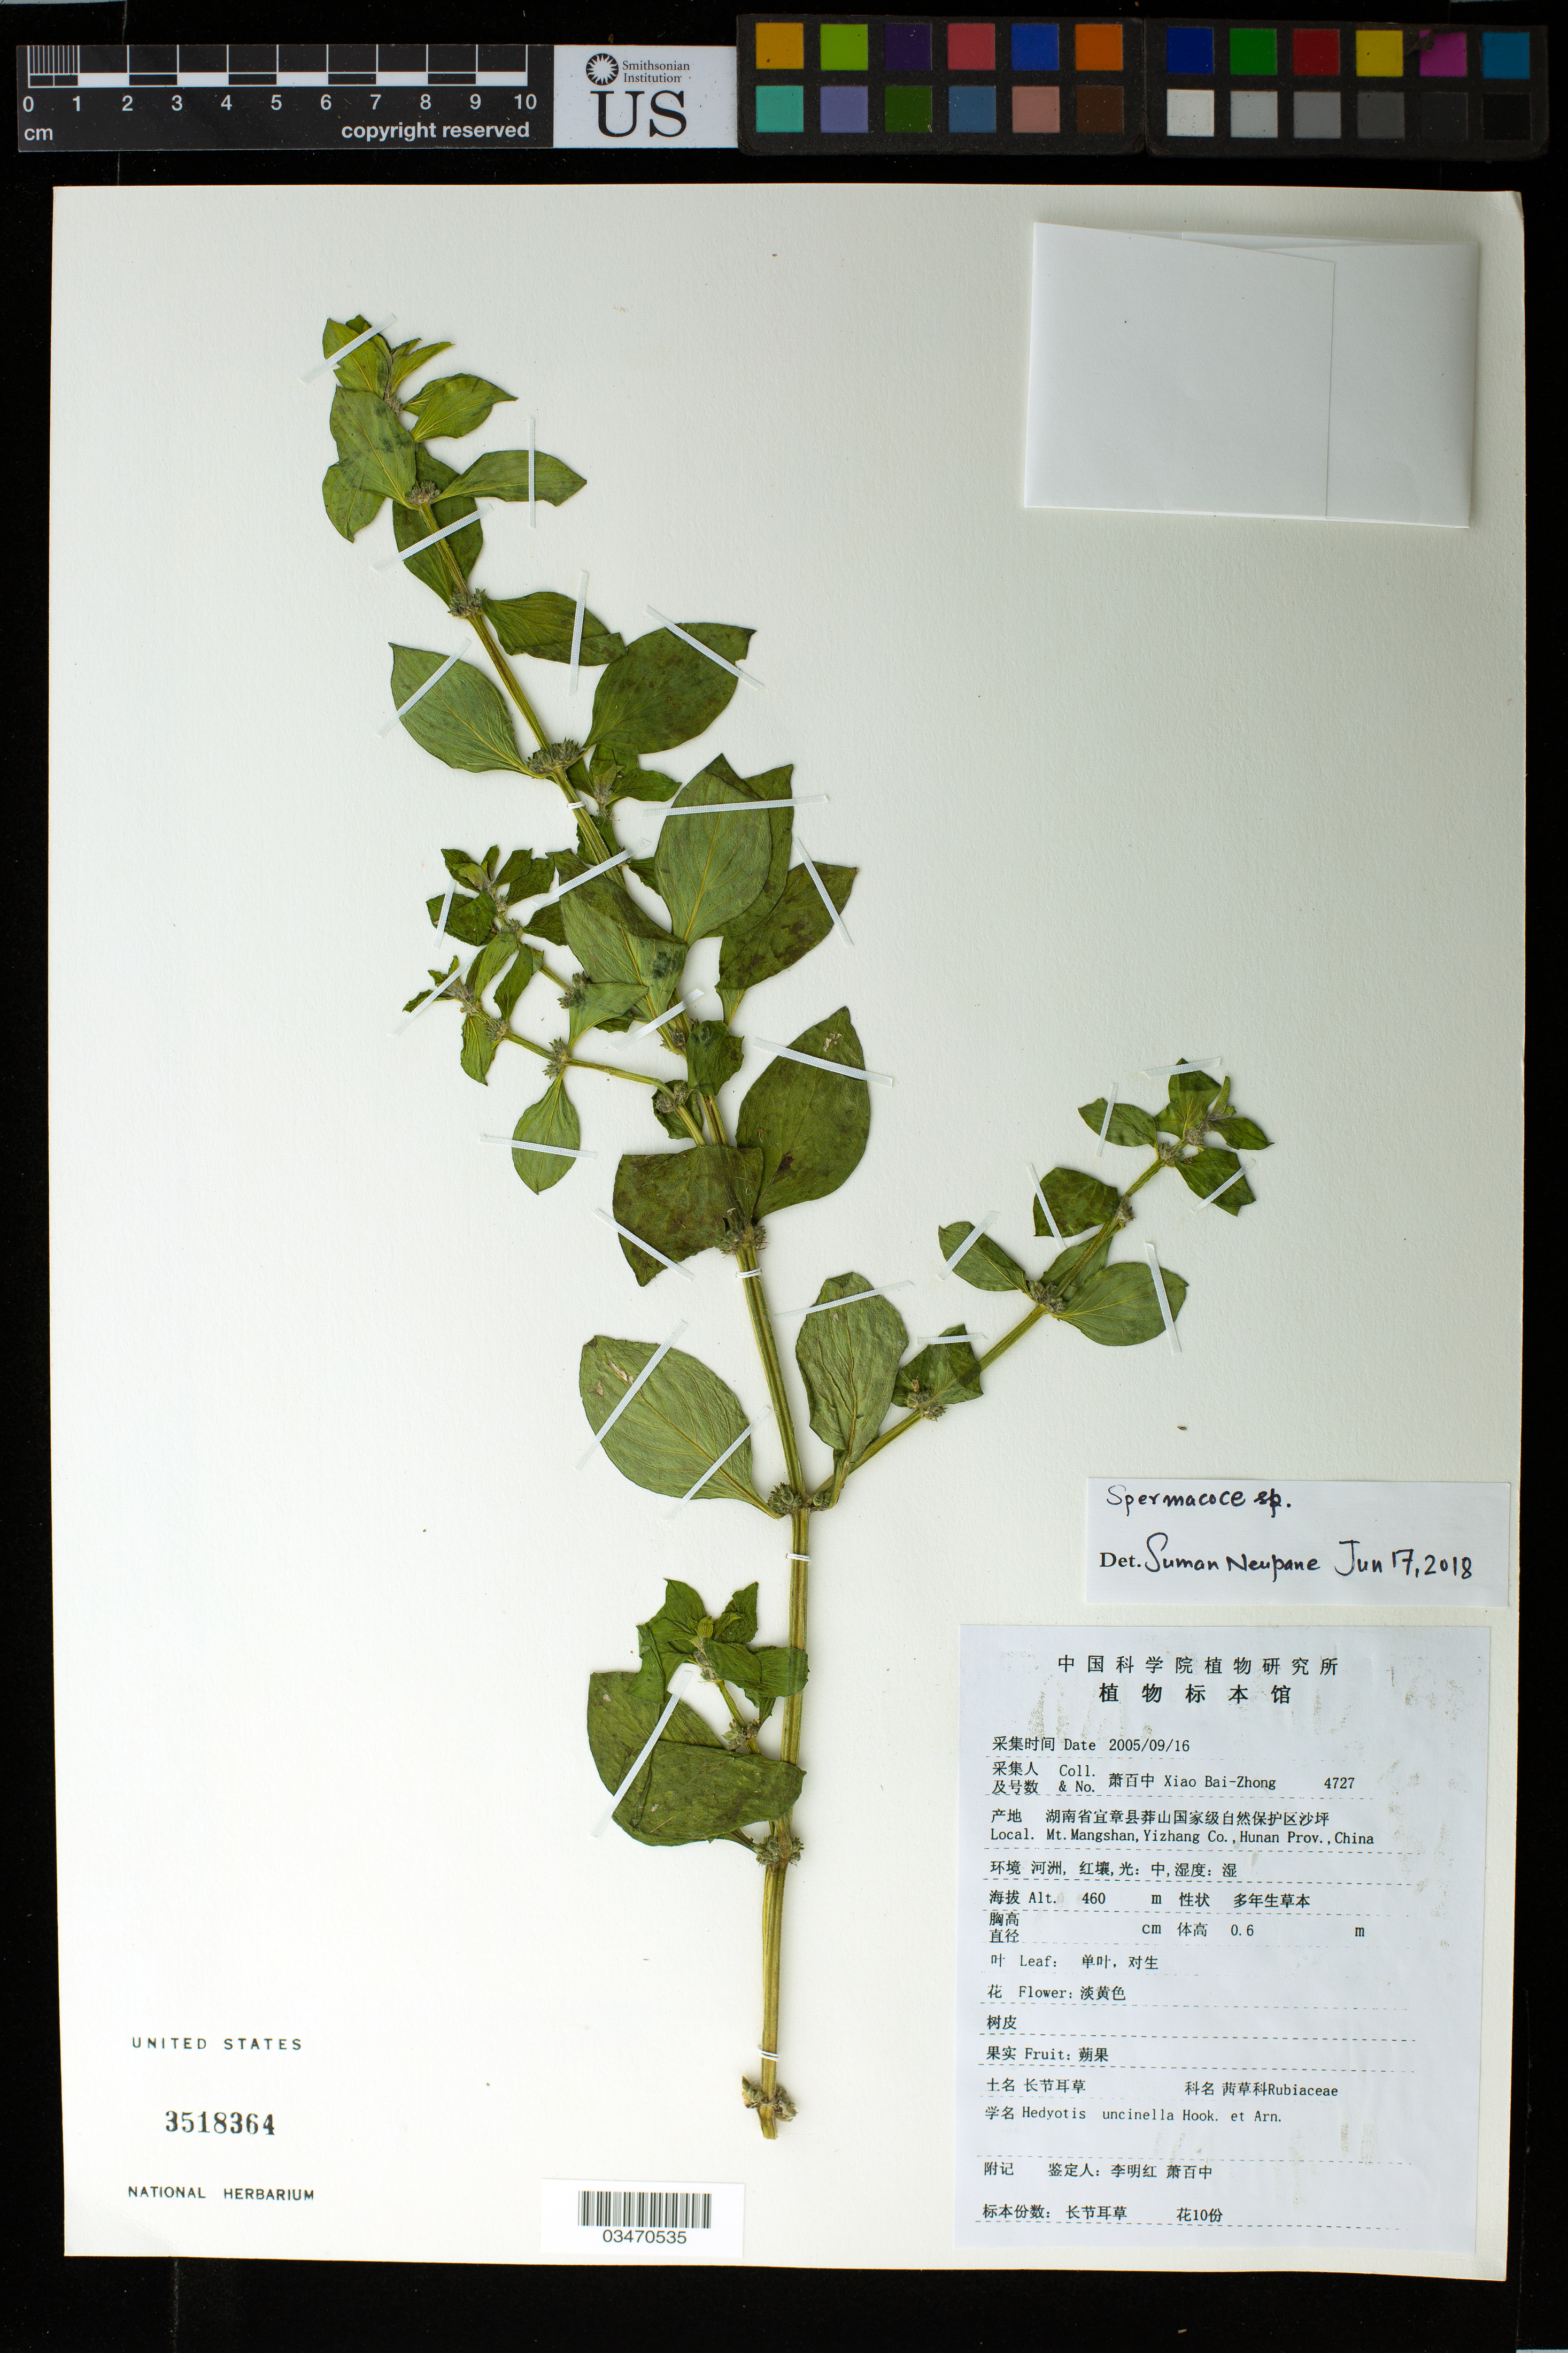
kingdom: Plantae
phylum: Tracheophyta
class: Magnoliopsida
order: Gentianales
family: Rubiaceae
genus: Spermacoce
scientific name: Spermacoce sp.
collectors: B. Z. Xiao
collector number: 4727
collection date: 2005-09-16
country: China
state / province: Hunan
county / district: Yizhang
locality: Mt. Mangshan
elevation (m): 460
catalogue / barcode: US 3518364